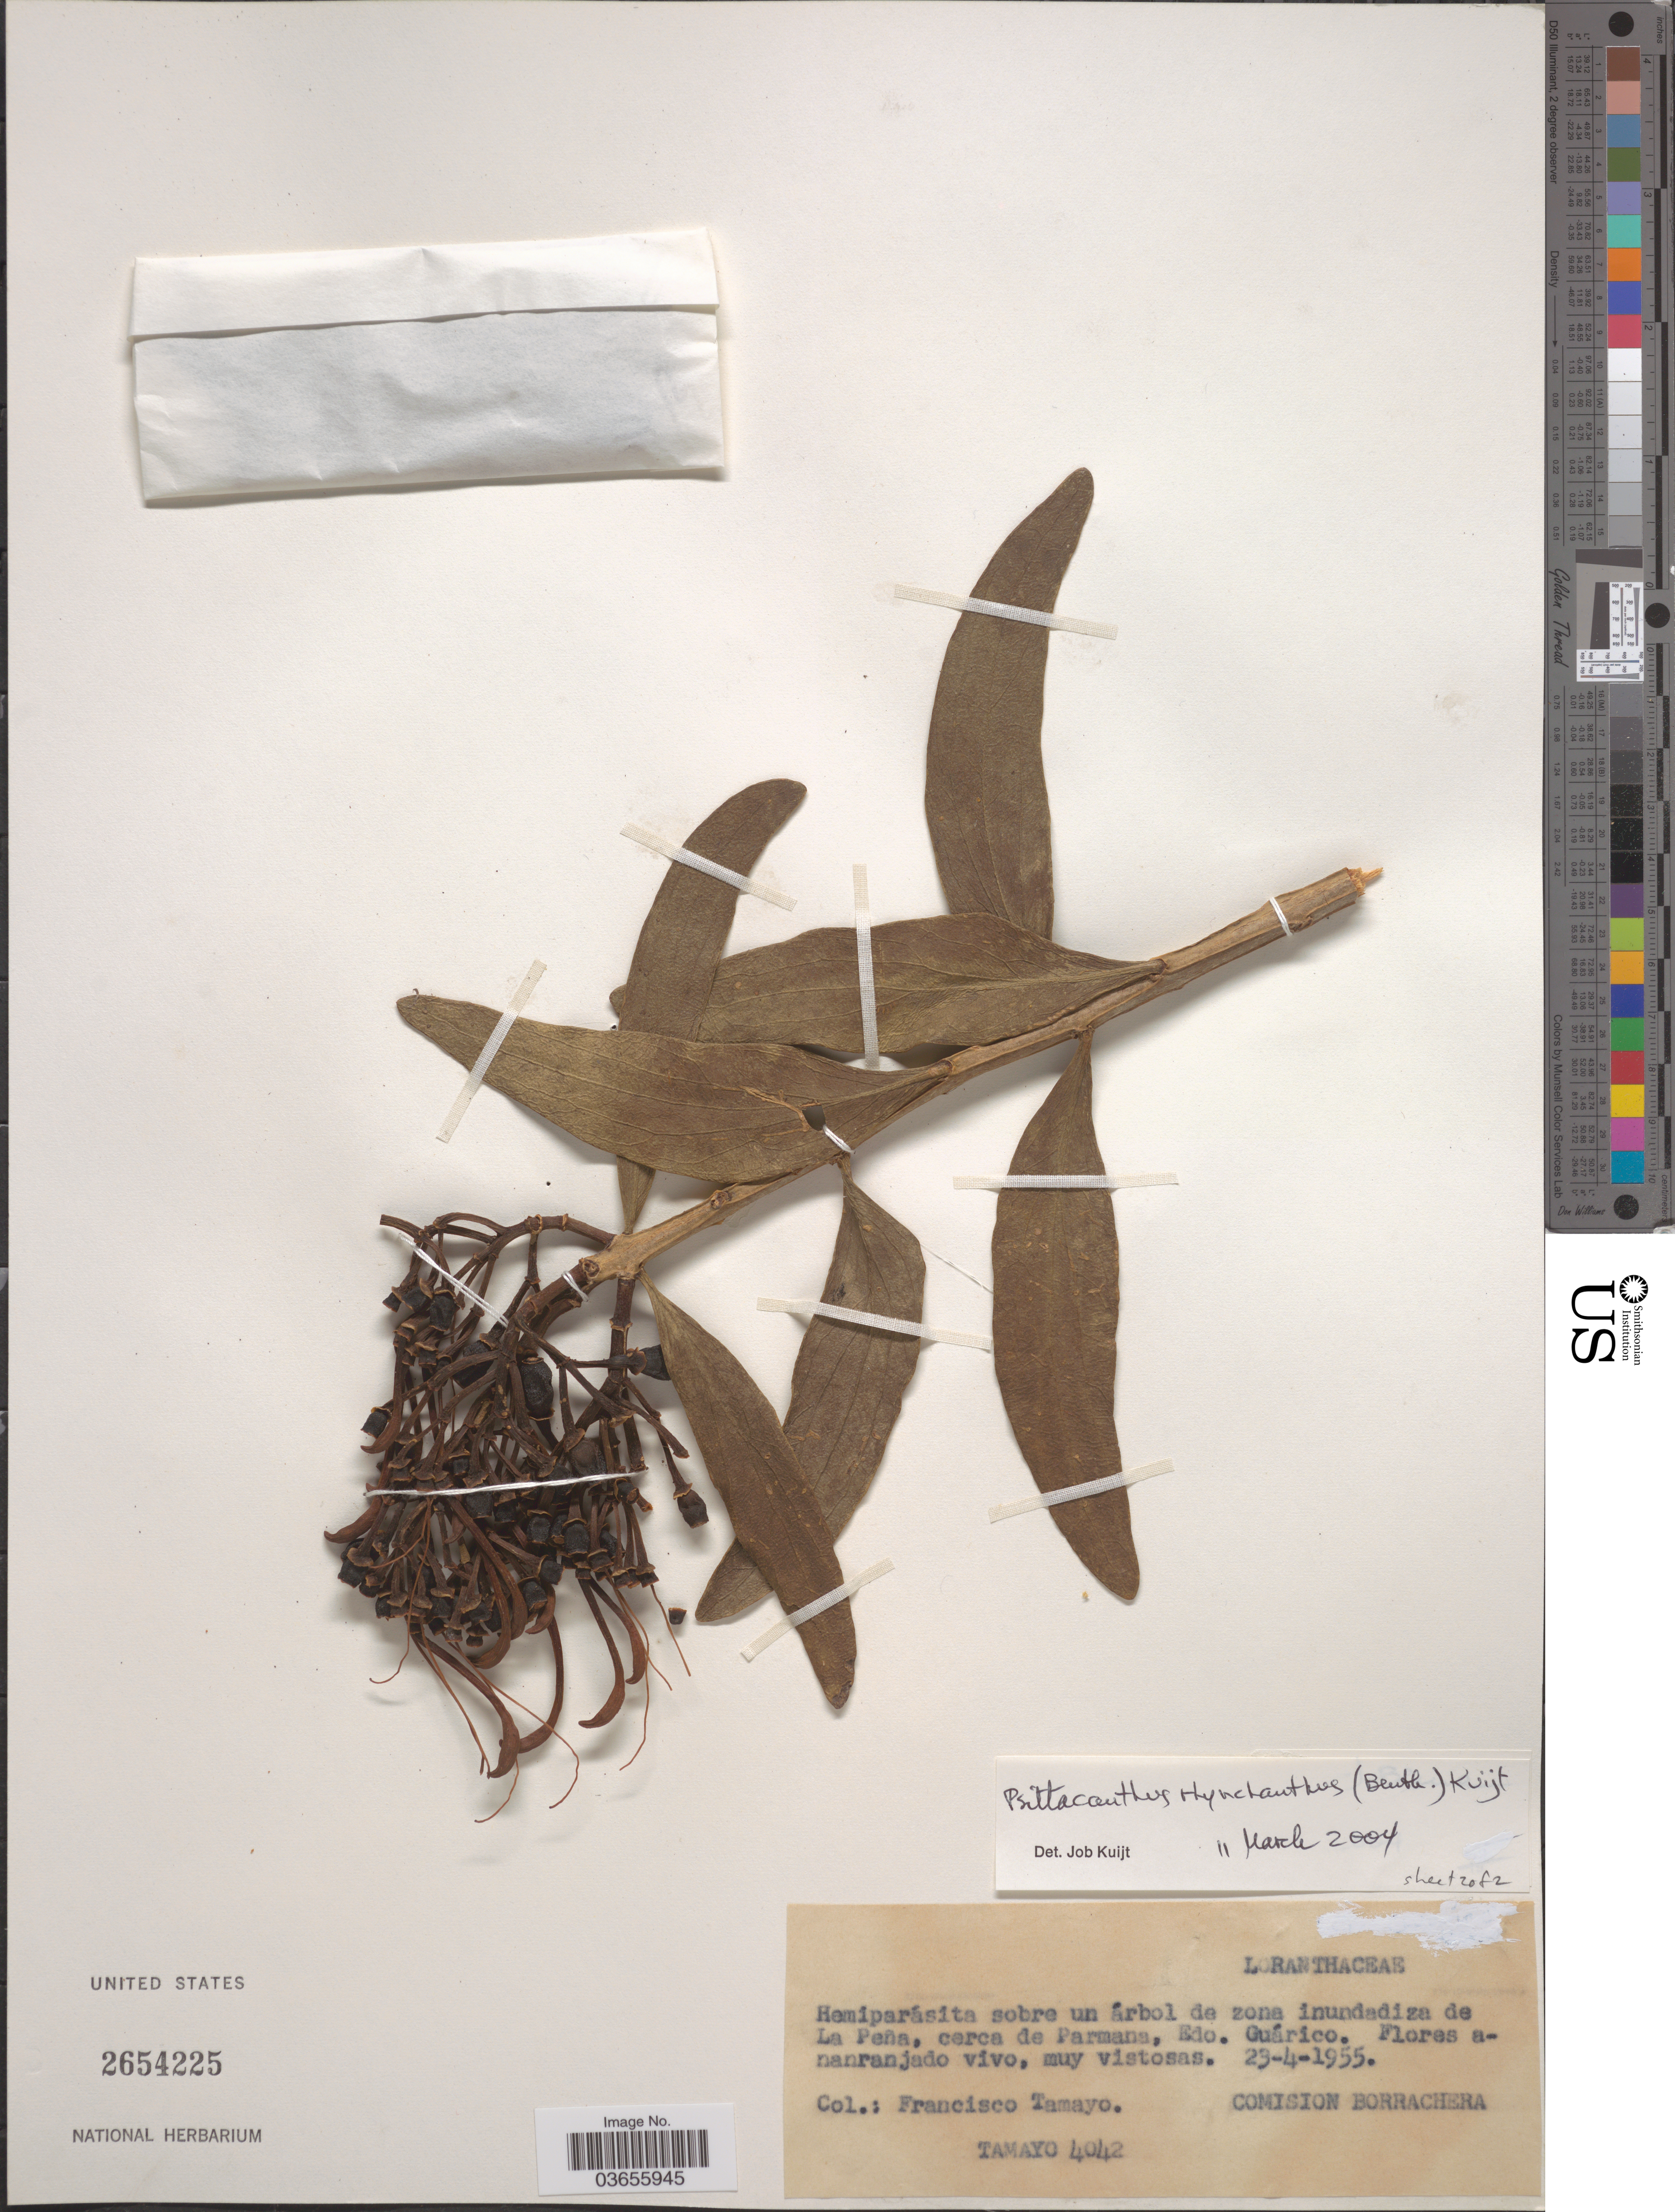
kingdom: Plantae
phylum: Tracheophyta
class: Magnoliopsida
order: Santalales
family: Loranthaceae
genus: Psittacanthus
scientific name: Psittacanthus rhynchanthus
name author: (Benth.) Kuijt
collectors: F. Tamayo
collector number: Tamayo4042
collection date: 1955-04-23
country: Venezuela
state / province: Guárico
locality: Zona inundadiza de La Peña, cerca de Parmana. Comision Borrachera.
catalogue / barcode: US 2654225